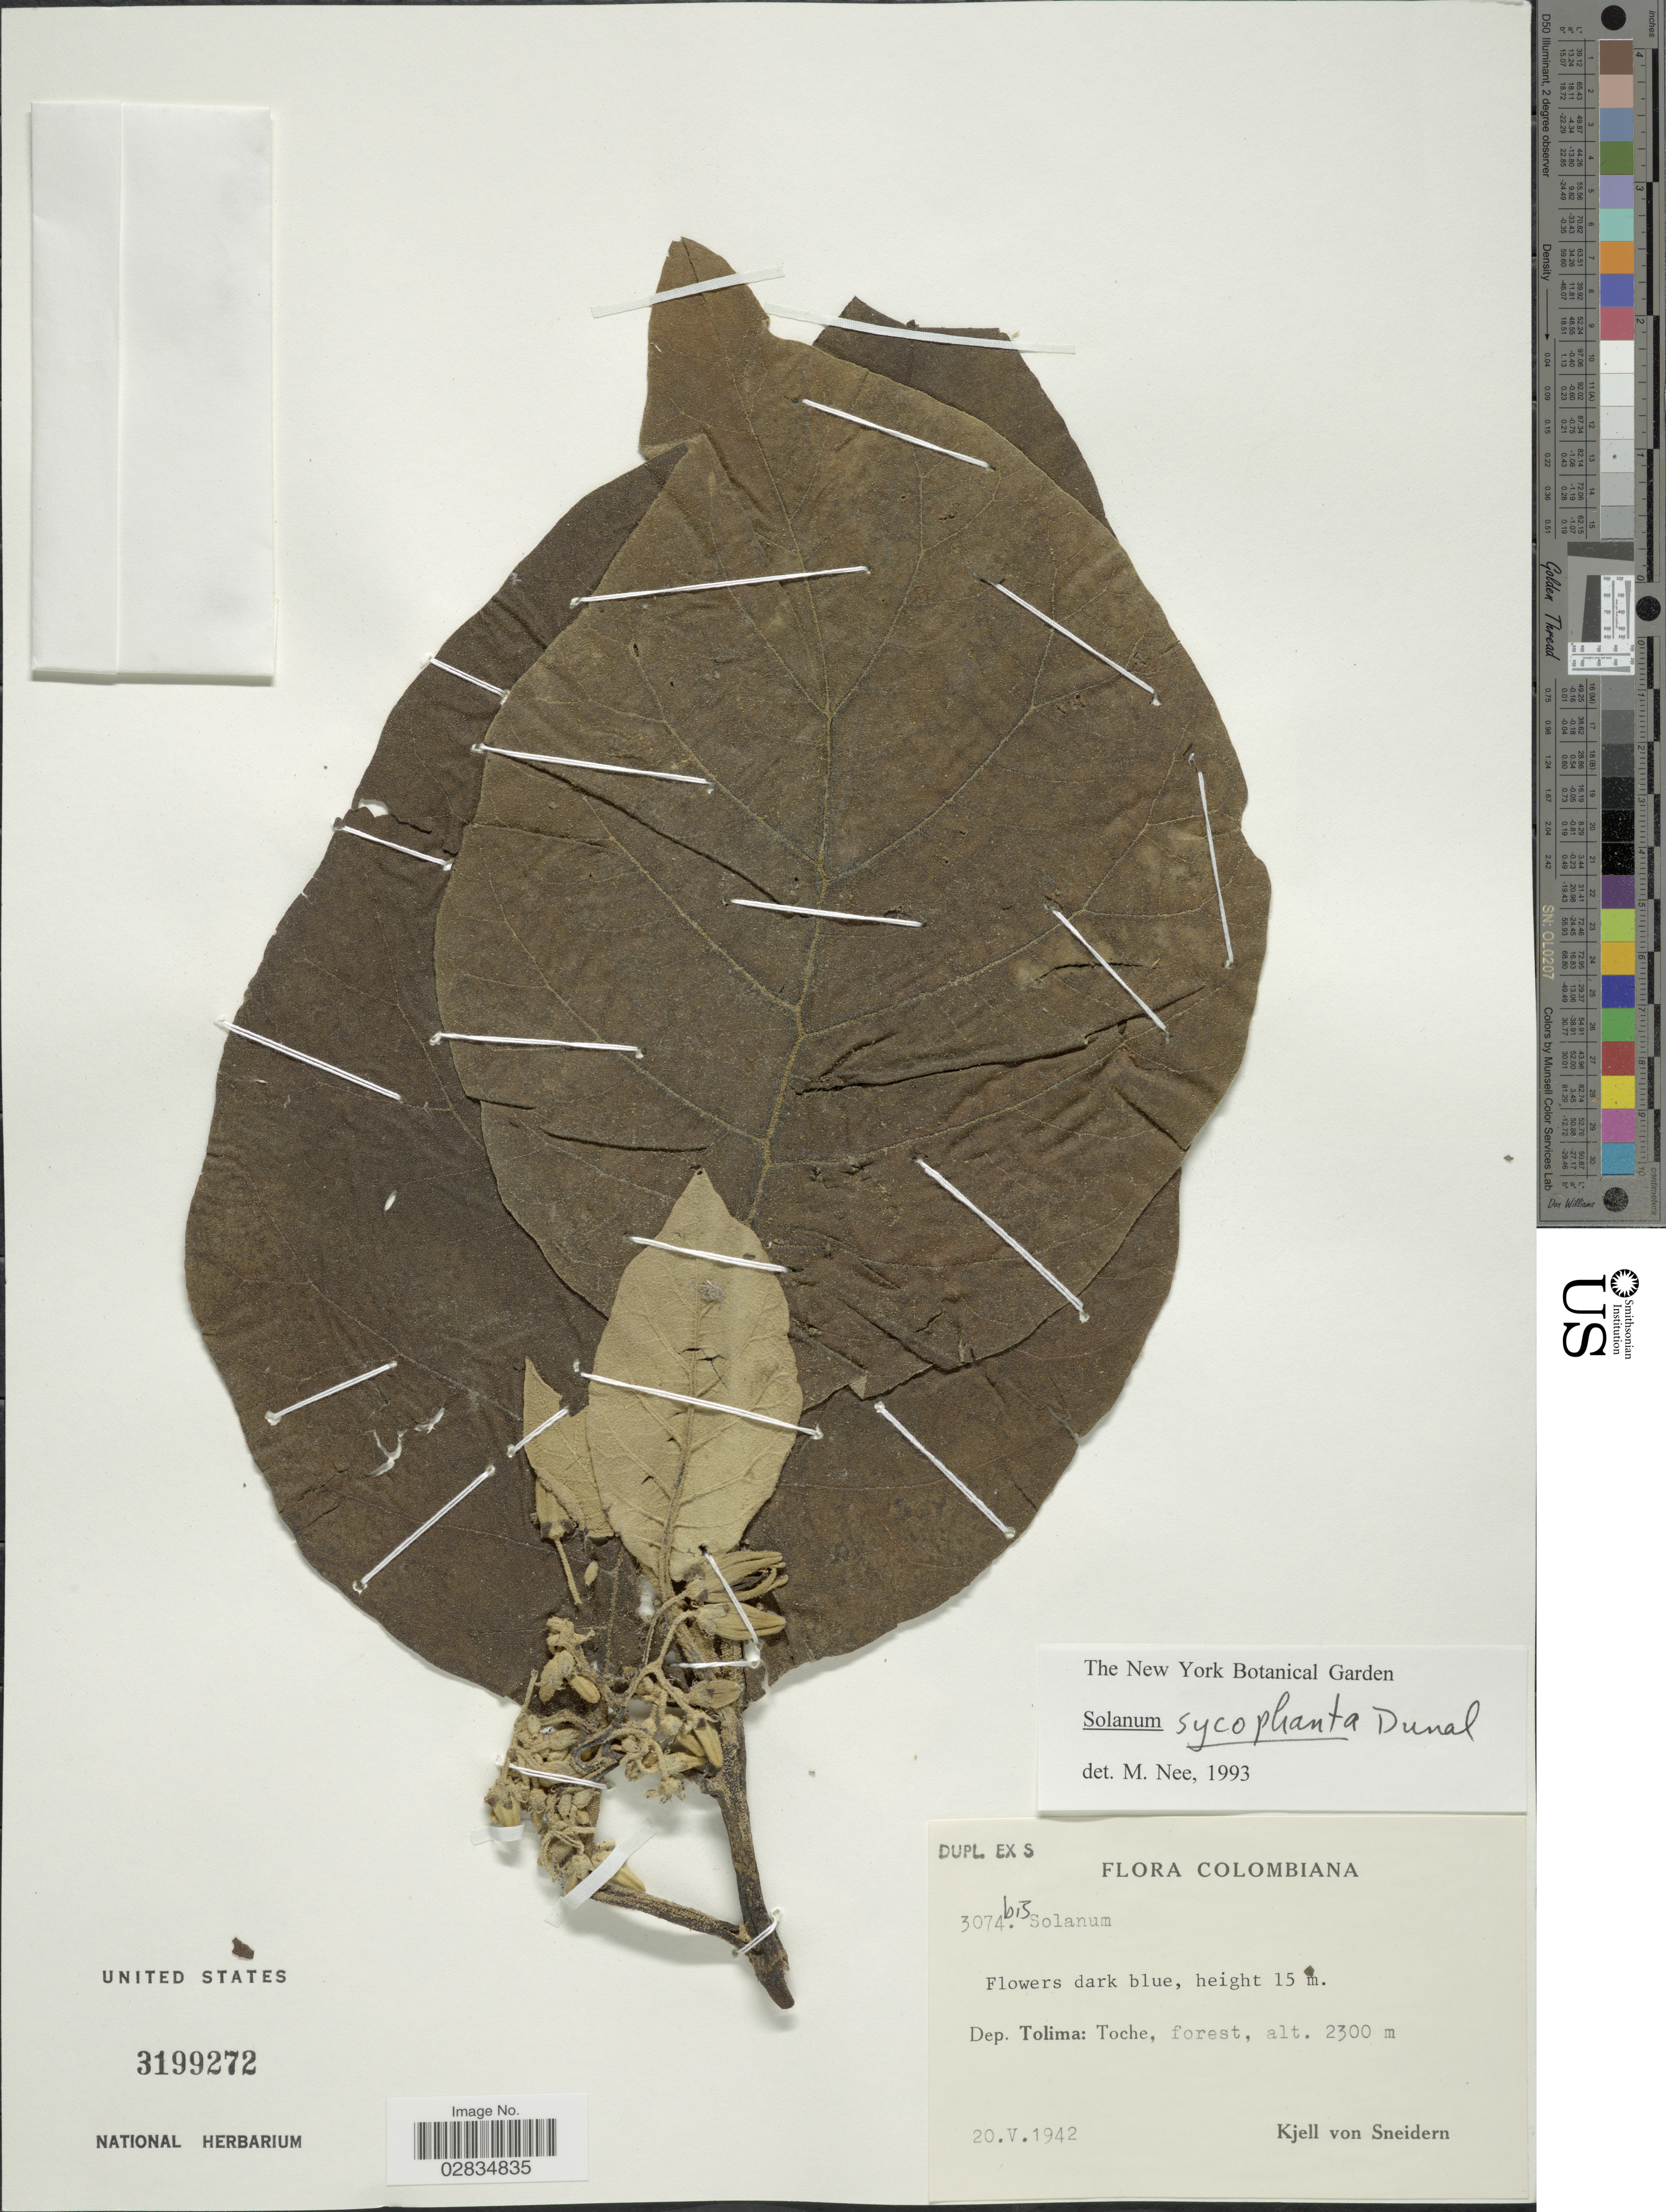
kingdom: Plantae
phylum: Tracheophyta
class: Magnoliopsida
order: Solanales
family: Solanaceae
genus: Solanum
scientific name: Solanum sycophanta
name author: Dunal in DC.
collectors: K. von Sneidern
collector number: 3074bis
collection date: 1942-05-20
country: Colombia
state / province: Tolima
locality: Dep. Tolima: Toche, forest.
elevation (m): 2300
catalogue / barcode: US 3199272